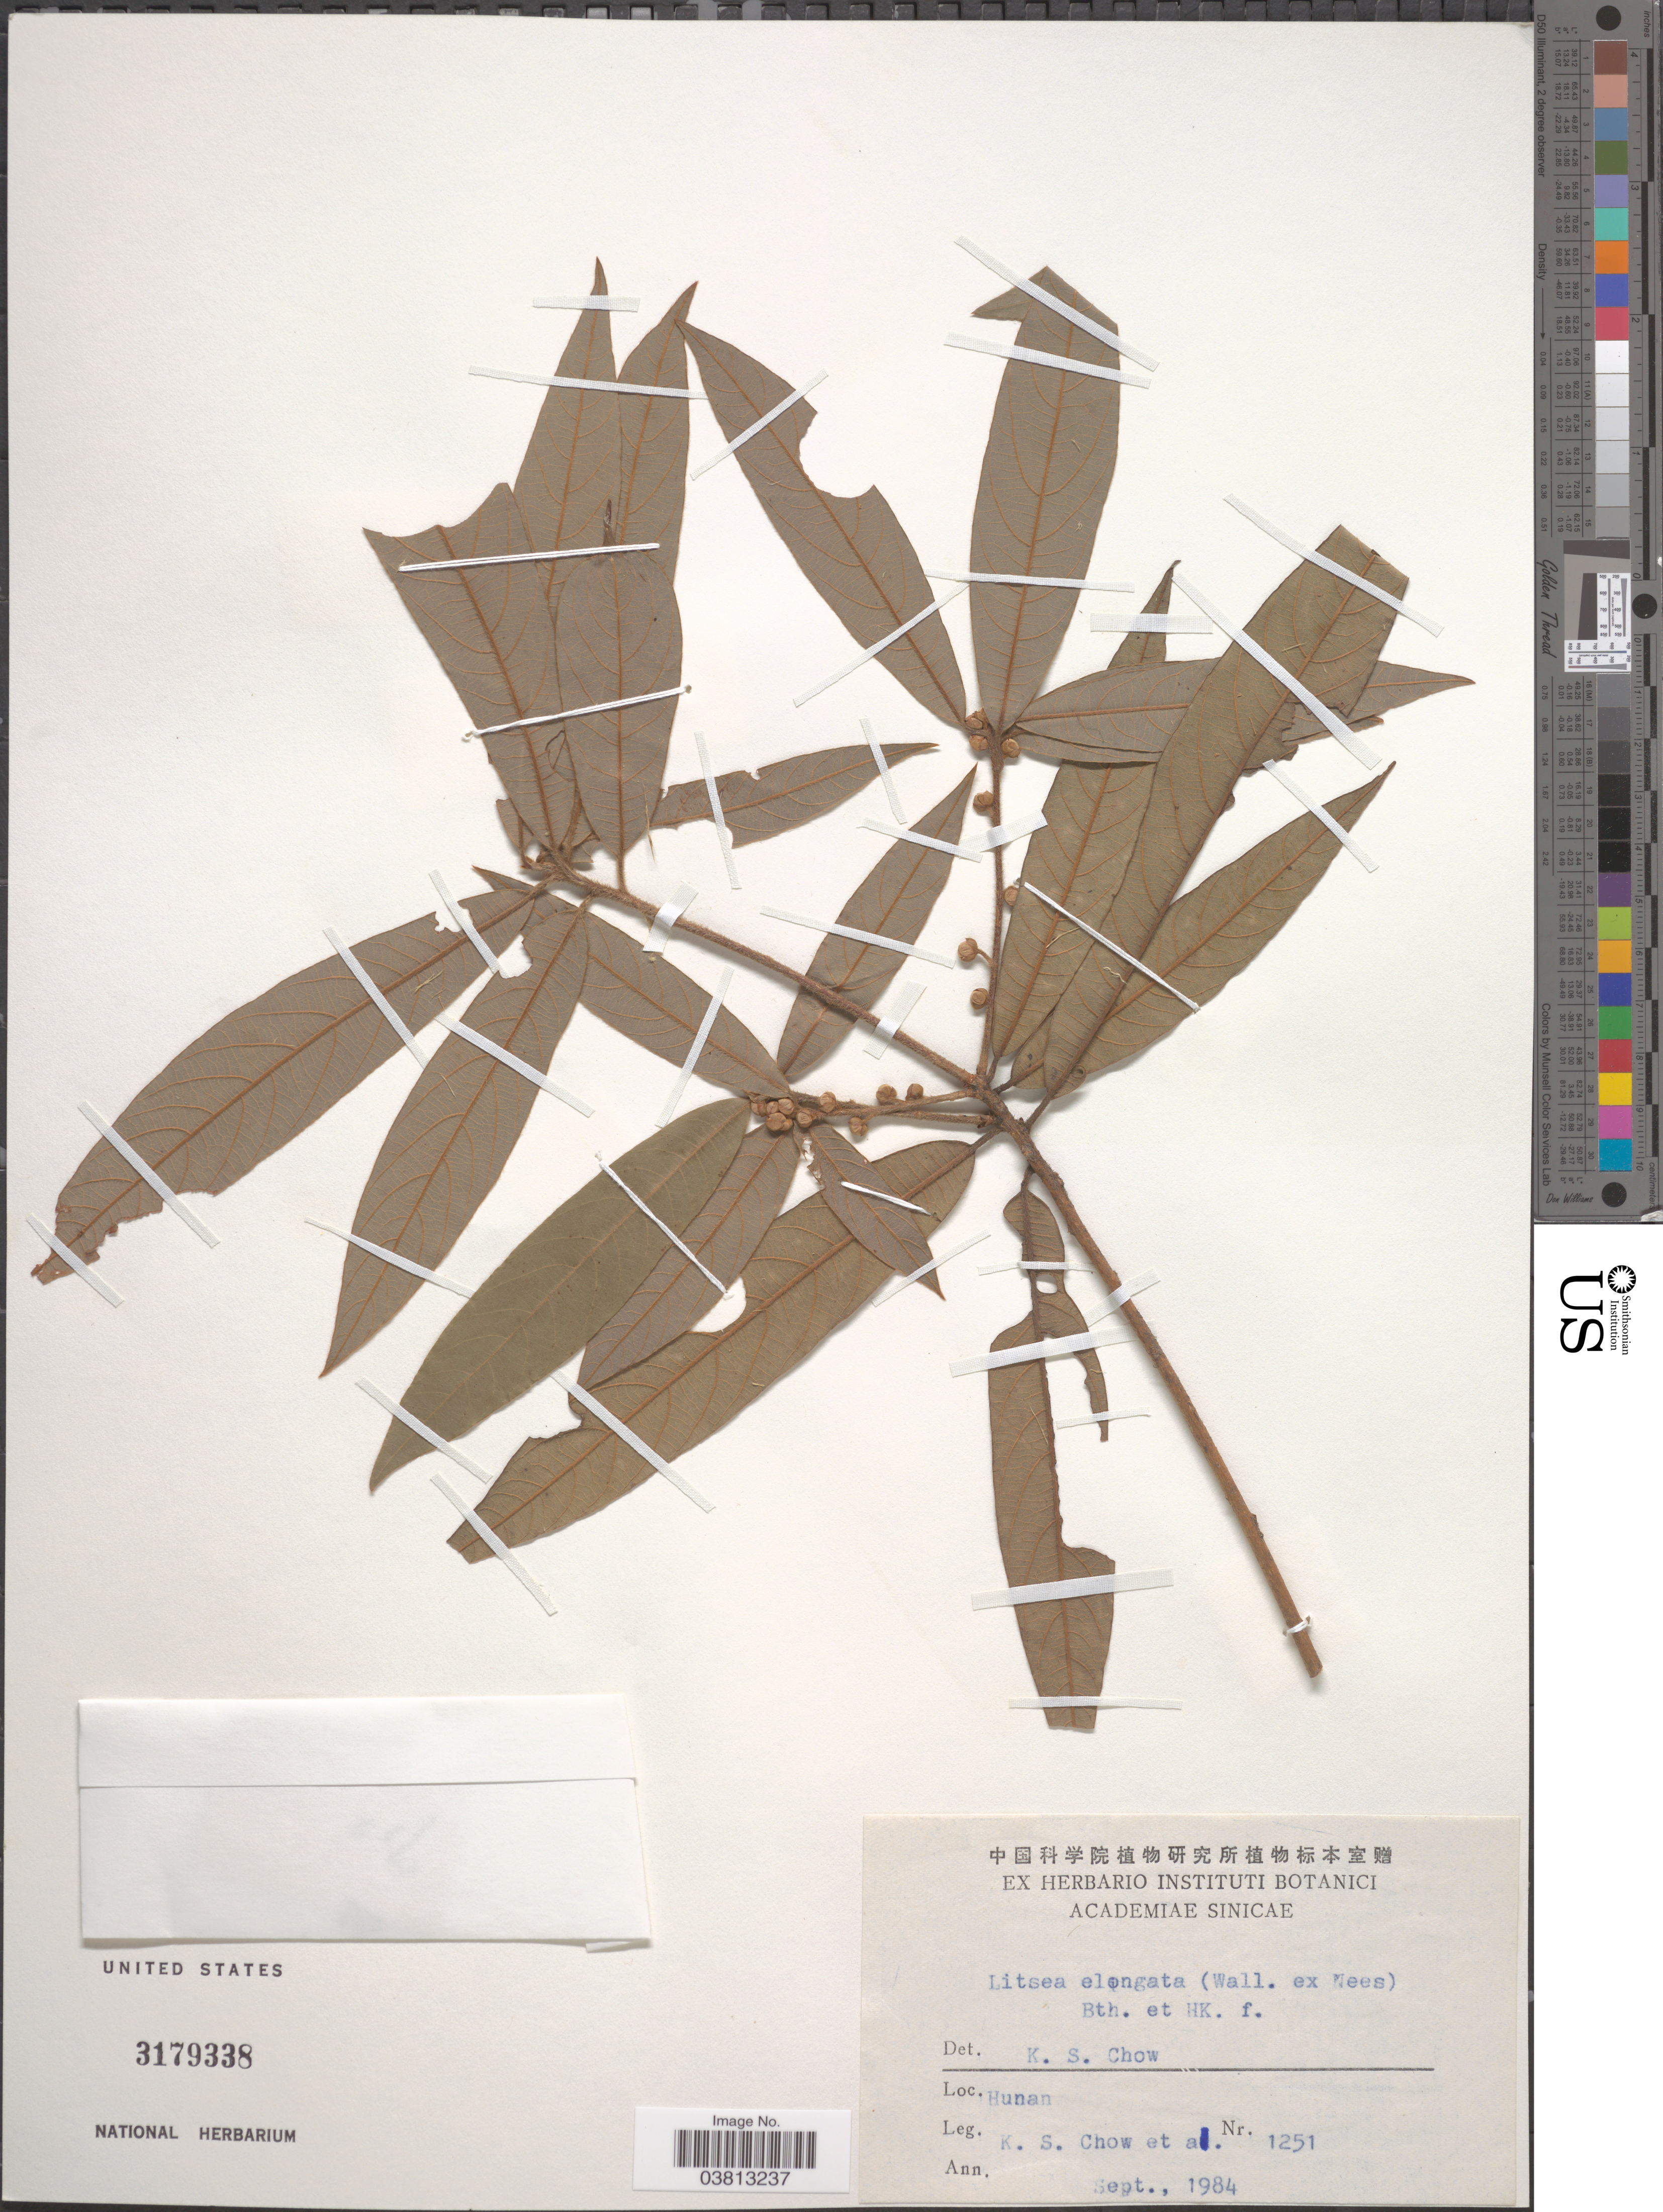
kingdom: Plantae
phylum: Tracheophyta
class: Magnoliopsida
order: Laurales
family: Lauraceae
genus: Litsea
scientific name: Litsea elongata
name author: (Nees) Hook. f.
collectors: K. S. Chow & et al.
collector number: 1251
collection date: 1984-09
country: China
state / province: Hunan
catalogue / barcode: US 3179338